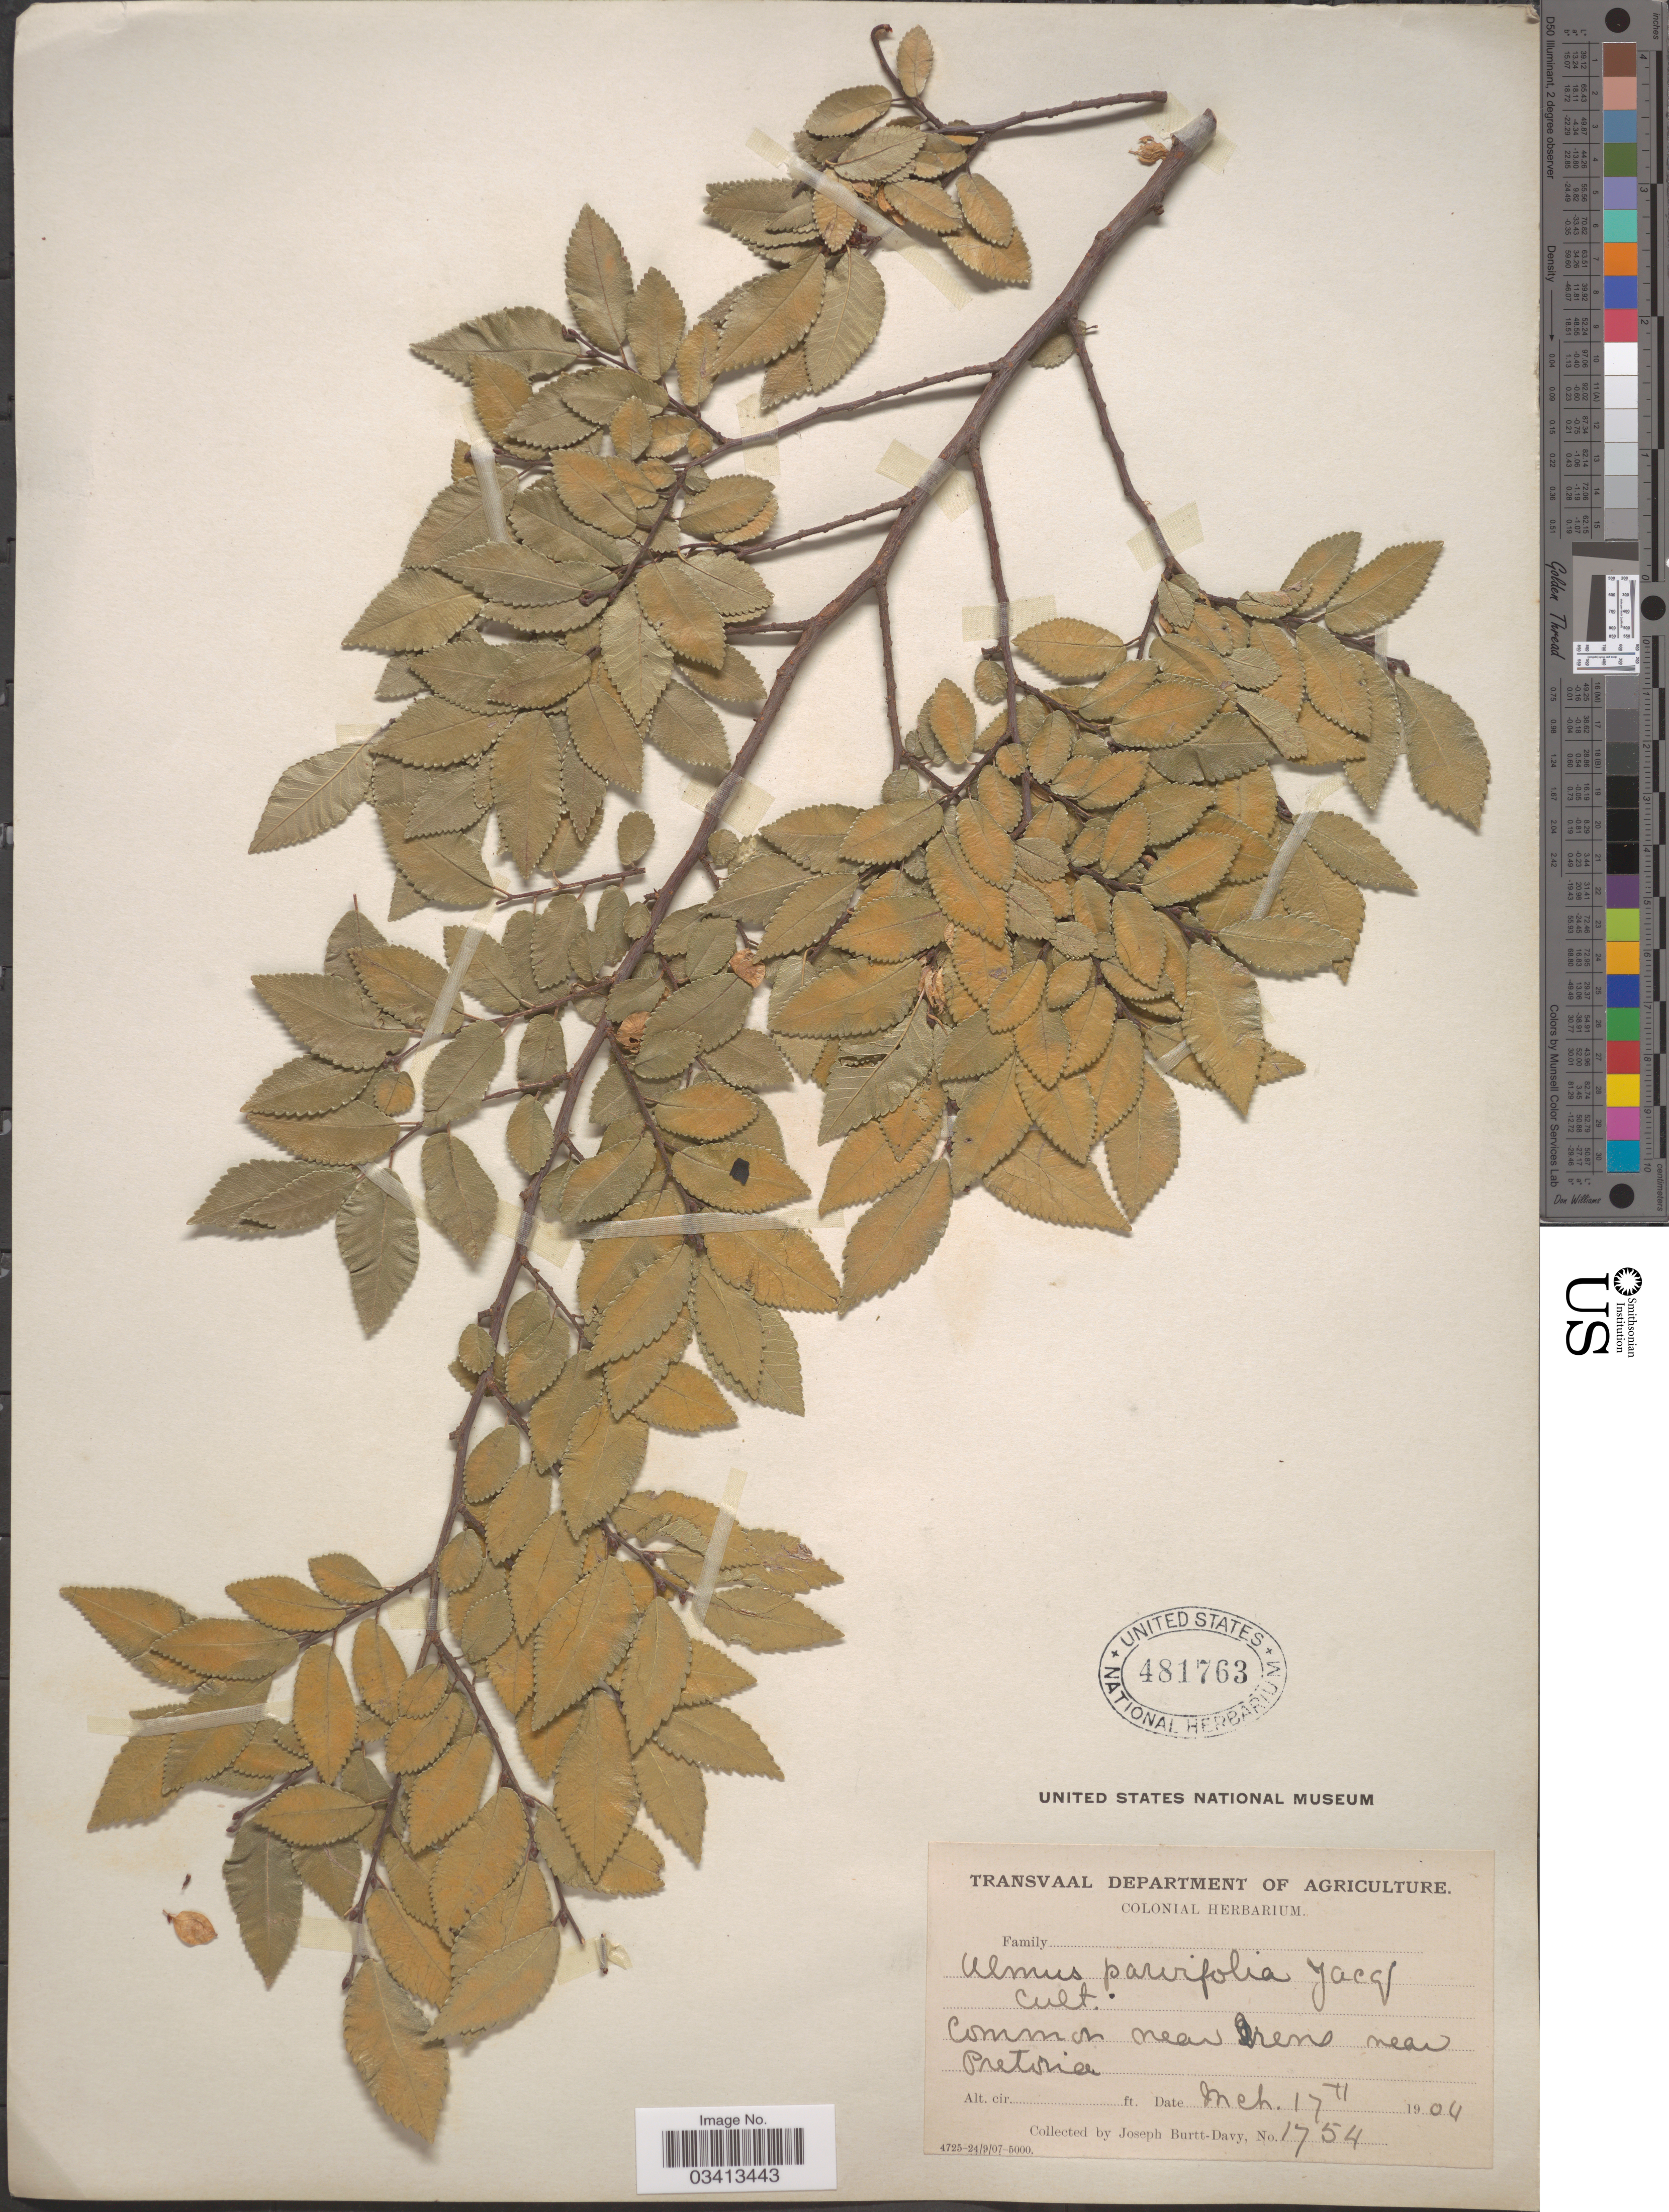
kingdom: Plantae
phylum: Tracheophyta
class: Magnoliopsida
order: Rosales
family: Ulmaceae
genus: Ulmus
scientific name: Ulmus parvifolia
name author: Jacq.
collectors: J. Burtt Davy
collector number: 1754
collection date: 1904-03-17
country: South Africa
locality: Near Irene near Pretoria.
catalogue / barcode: US 481763